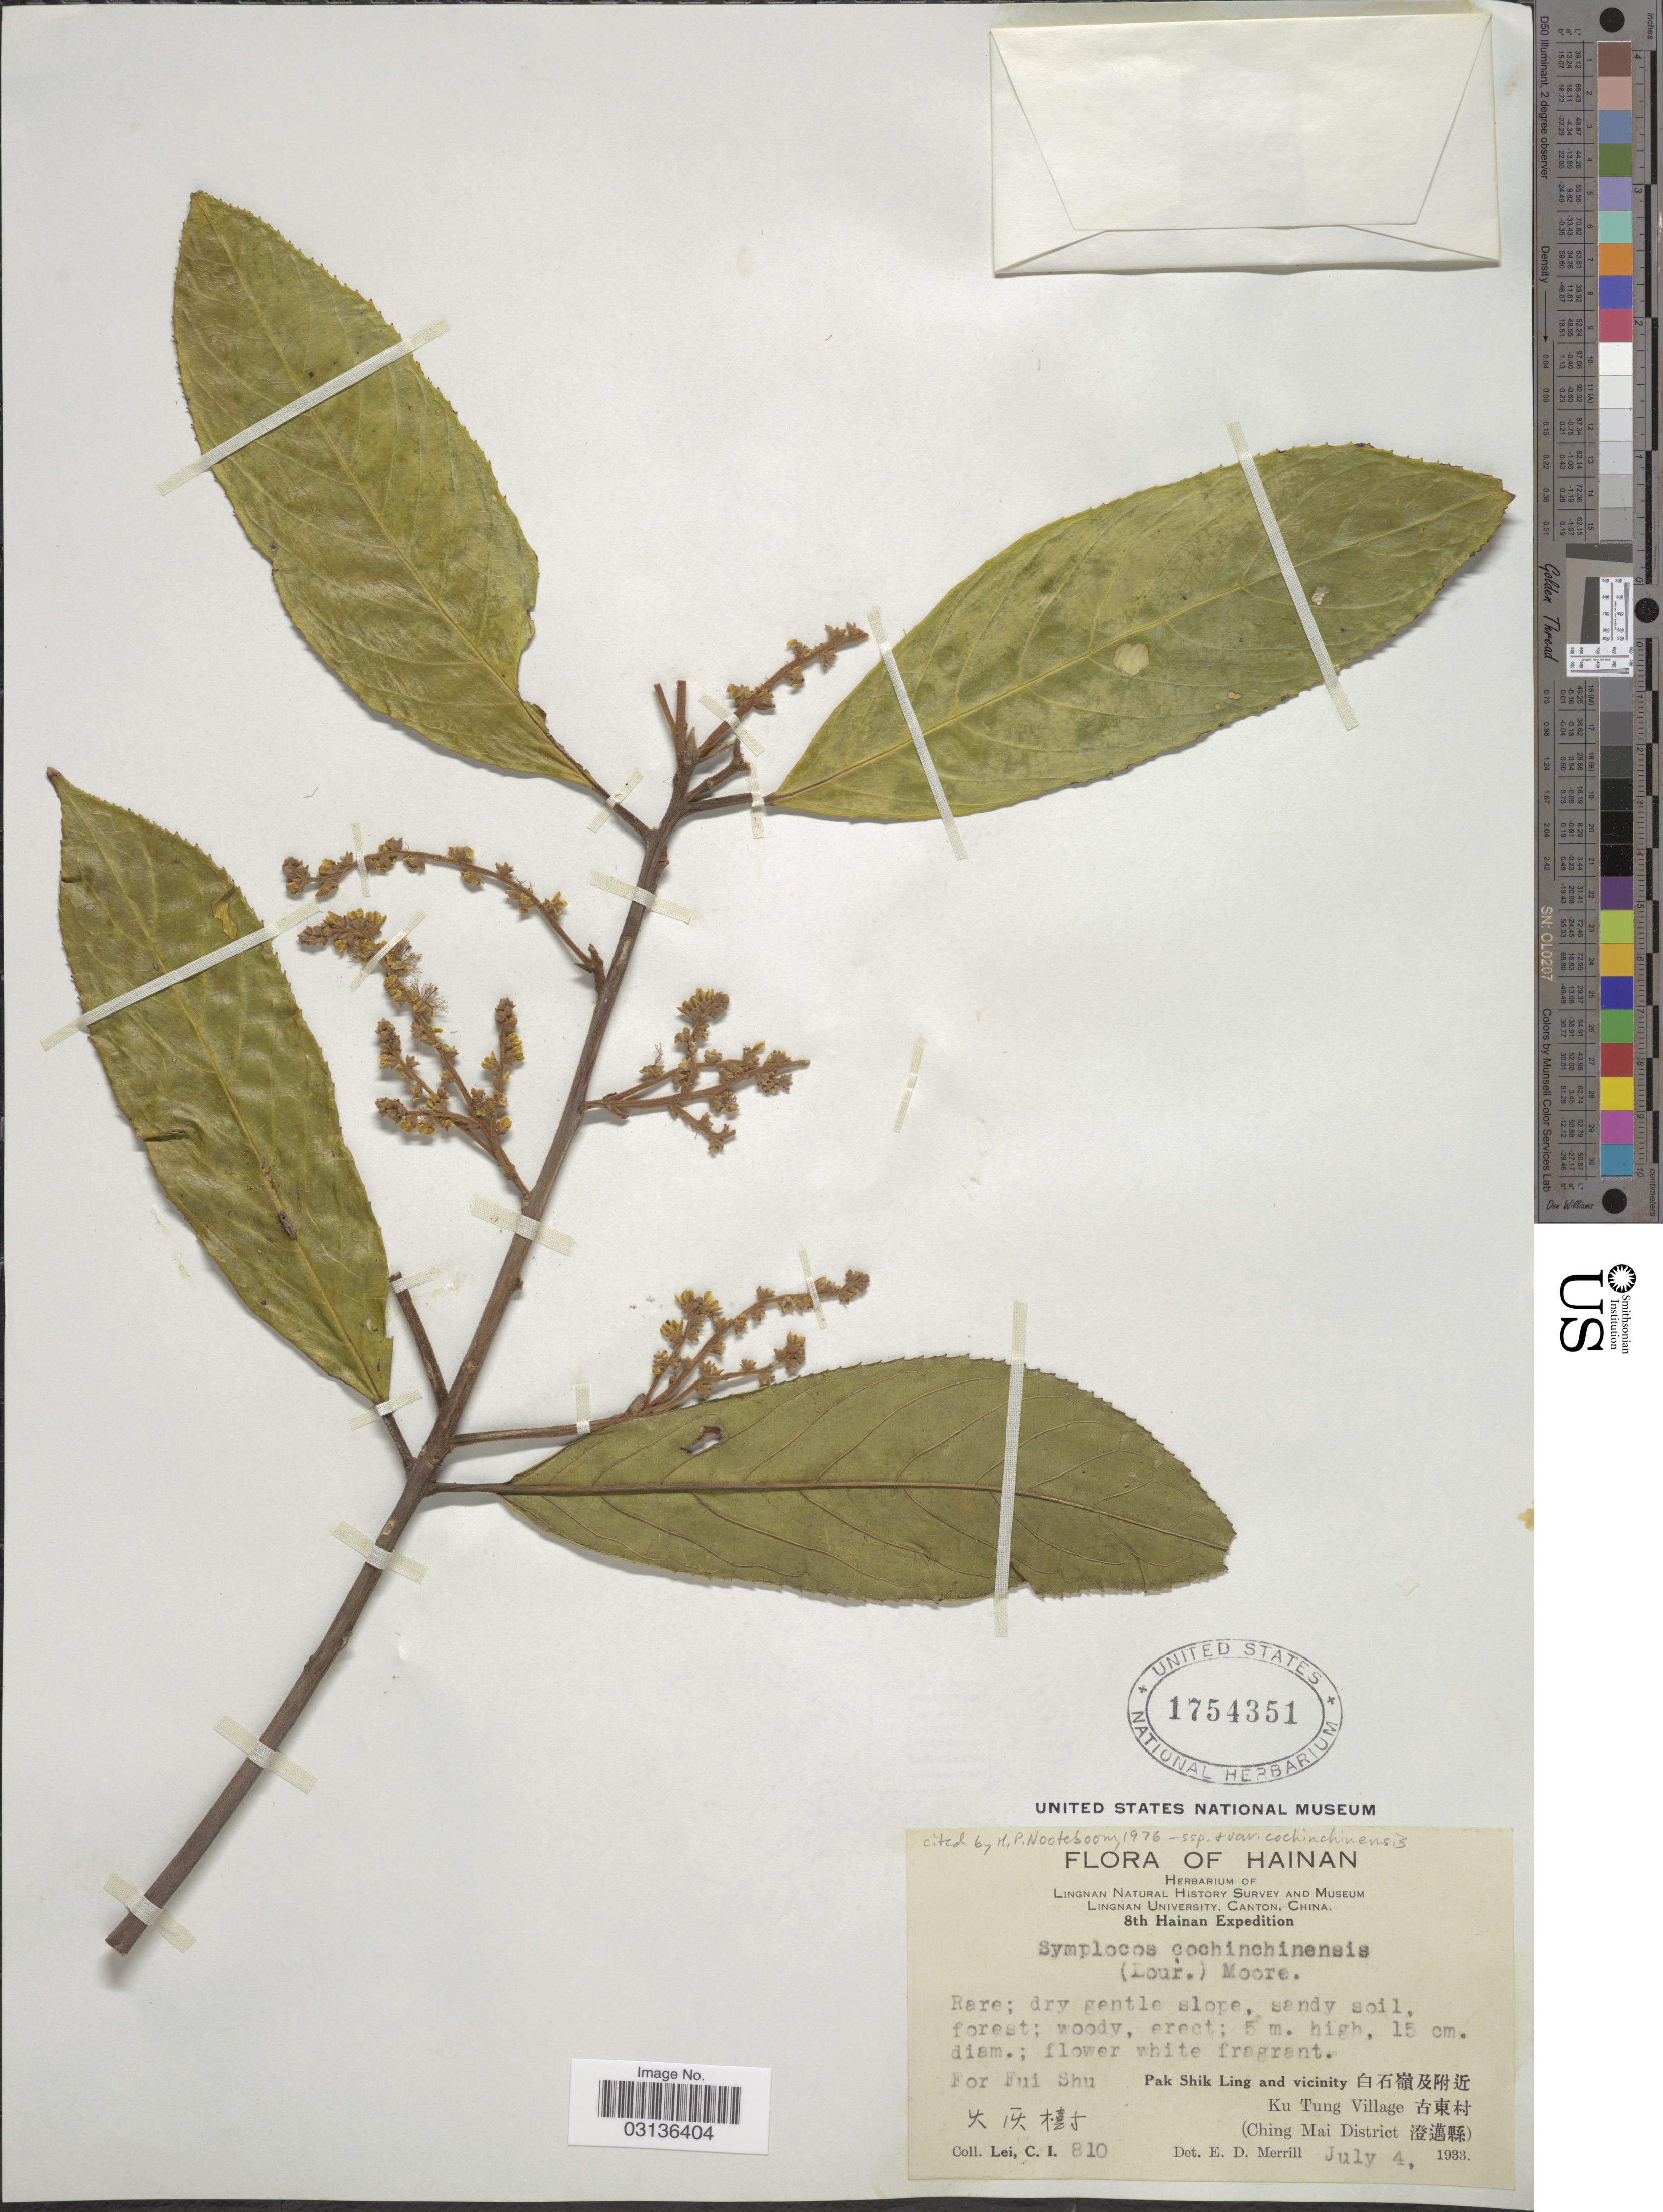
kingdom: Plantae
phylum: Tracheophyta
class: Magnoliopsida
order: Ericales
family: Symplocaceae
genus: Symplocos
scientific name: Symplocos cochinchinensis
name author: (Lour.) S. Moore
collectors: C. I. Lei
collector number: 810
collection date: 1933-07-04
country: China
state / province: Hainan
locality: For Fui Shu. Pak Shik Ling and vicinity. Ku Tung Village (Ching Mai District).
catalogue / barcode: US 1754351